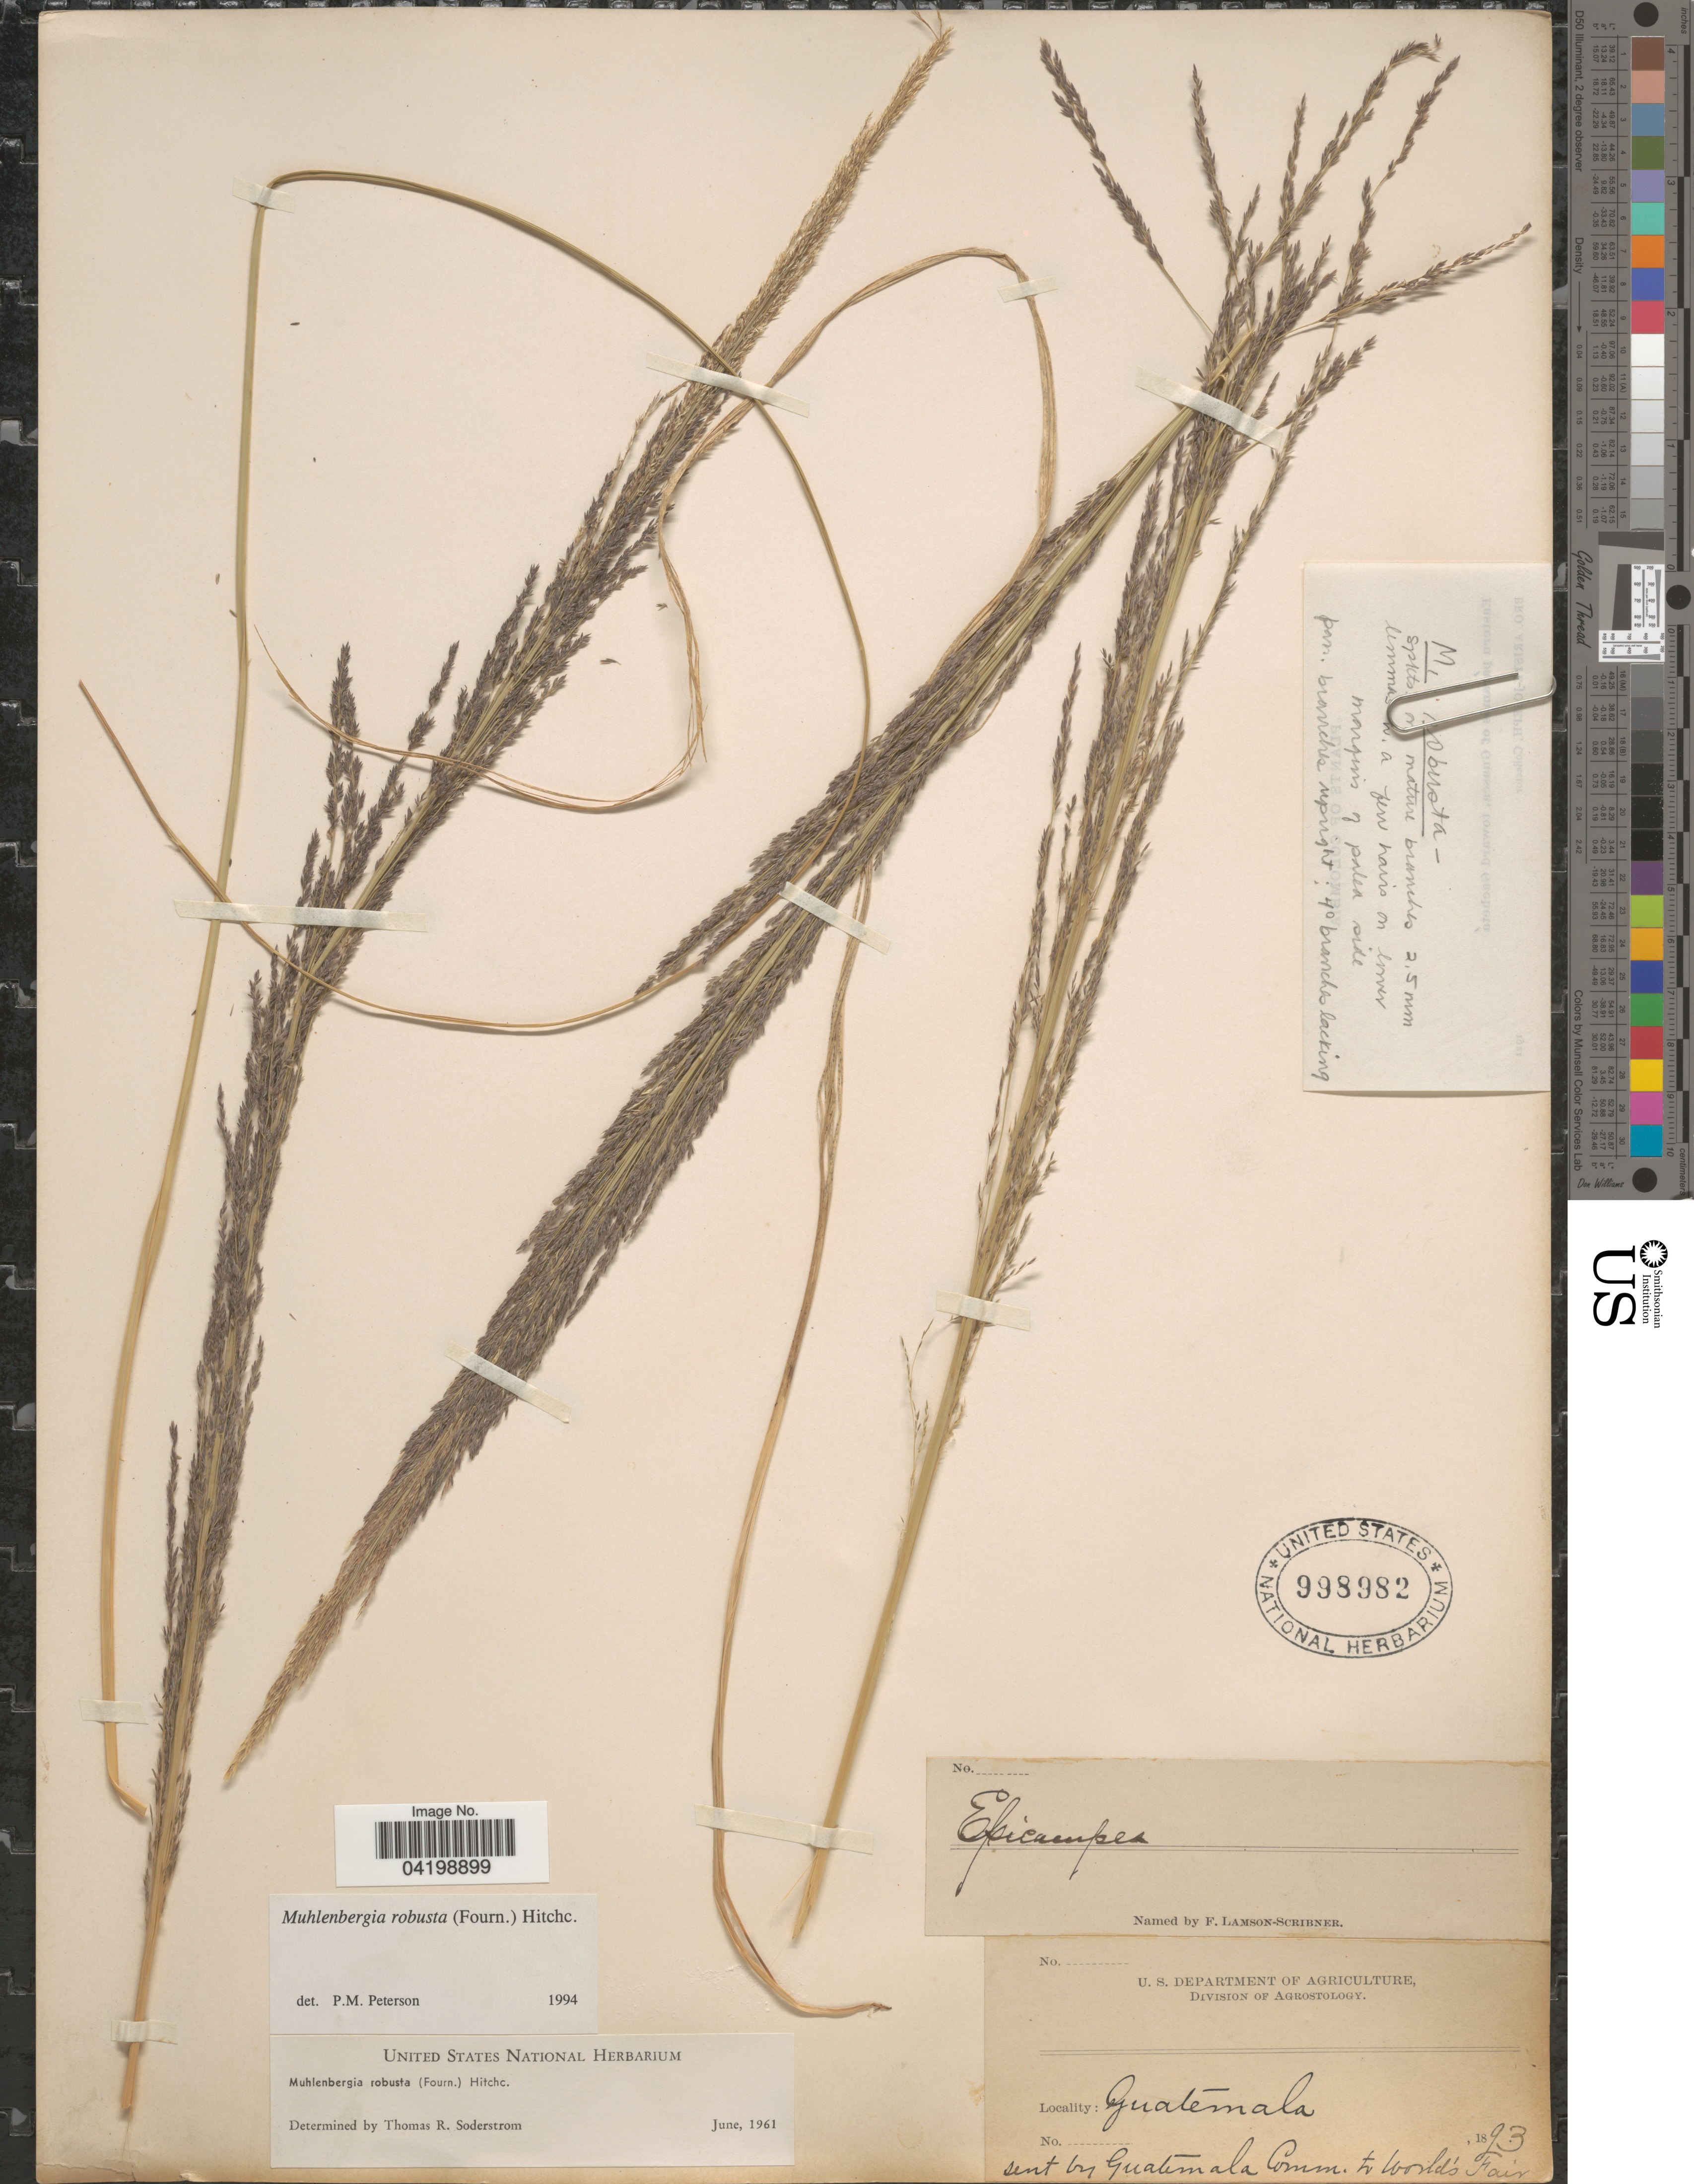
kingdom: Plantae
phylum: Tracheophyta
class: Liliopsida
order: Poales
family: Poaceae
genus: Muhlenbergia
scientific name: Muhlenbergia robusta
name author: (E. Fourn.) Hitchc.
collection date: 1893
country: Guatemala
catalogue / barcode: US 998982